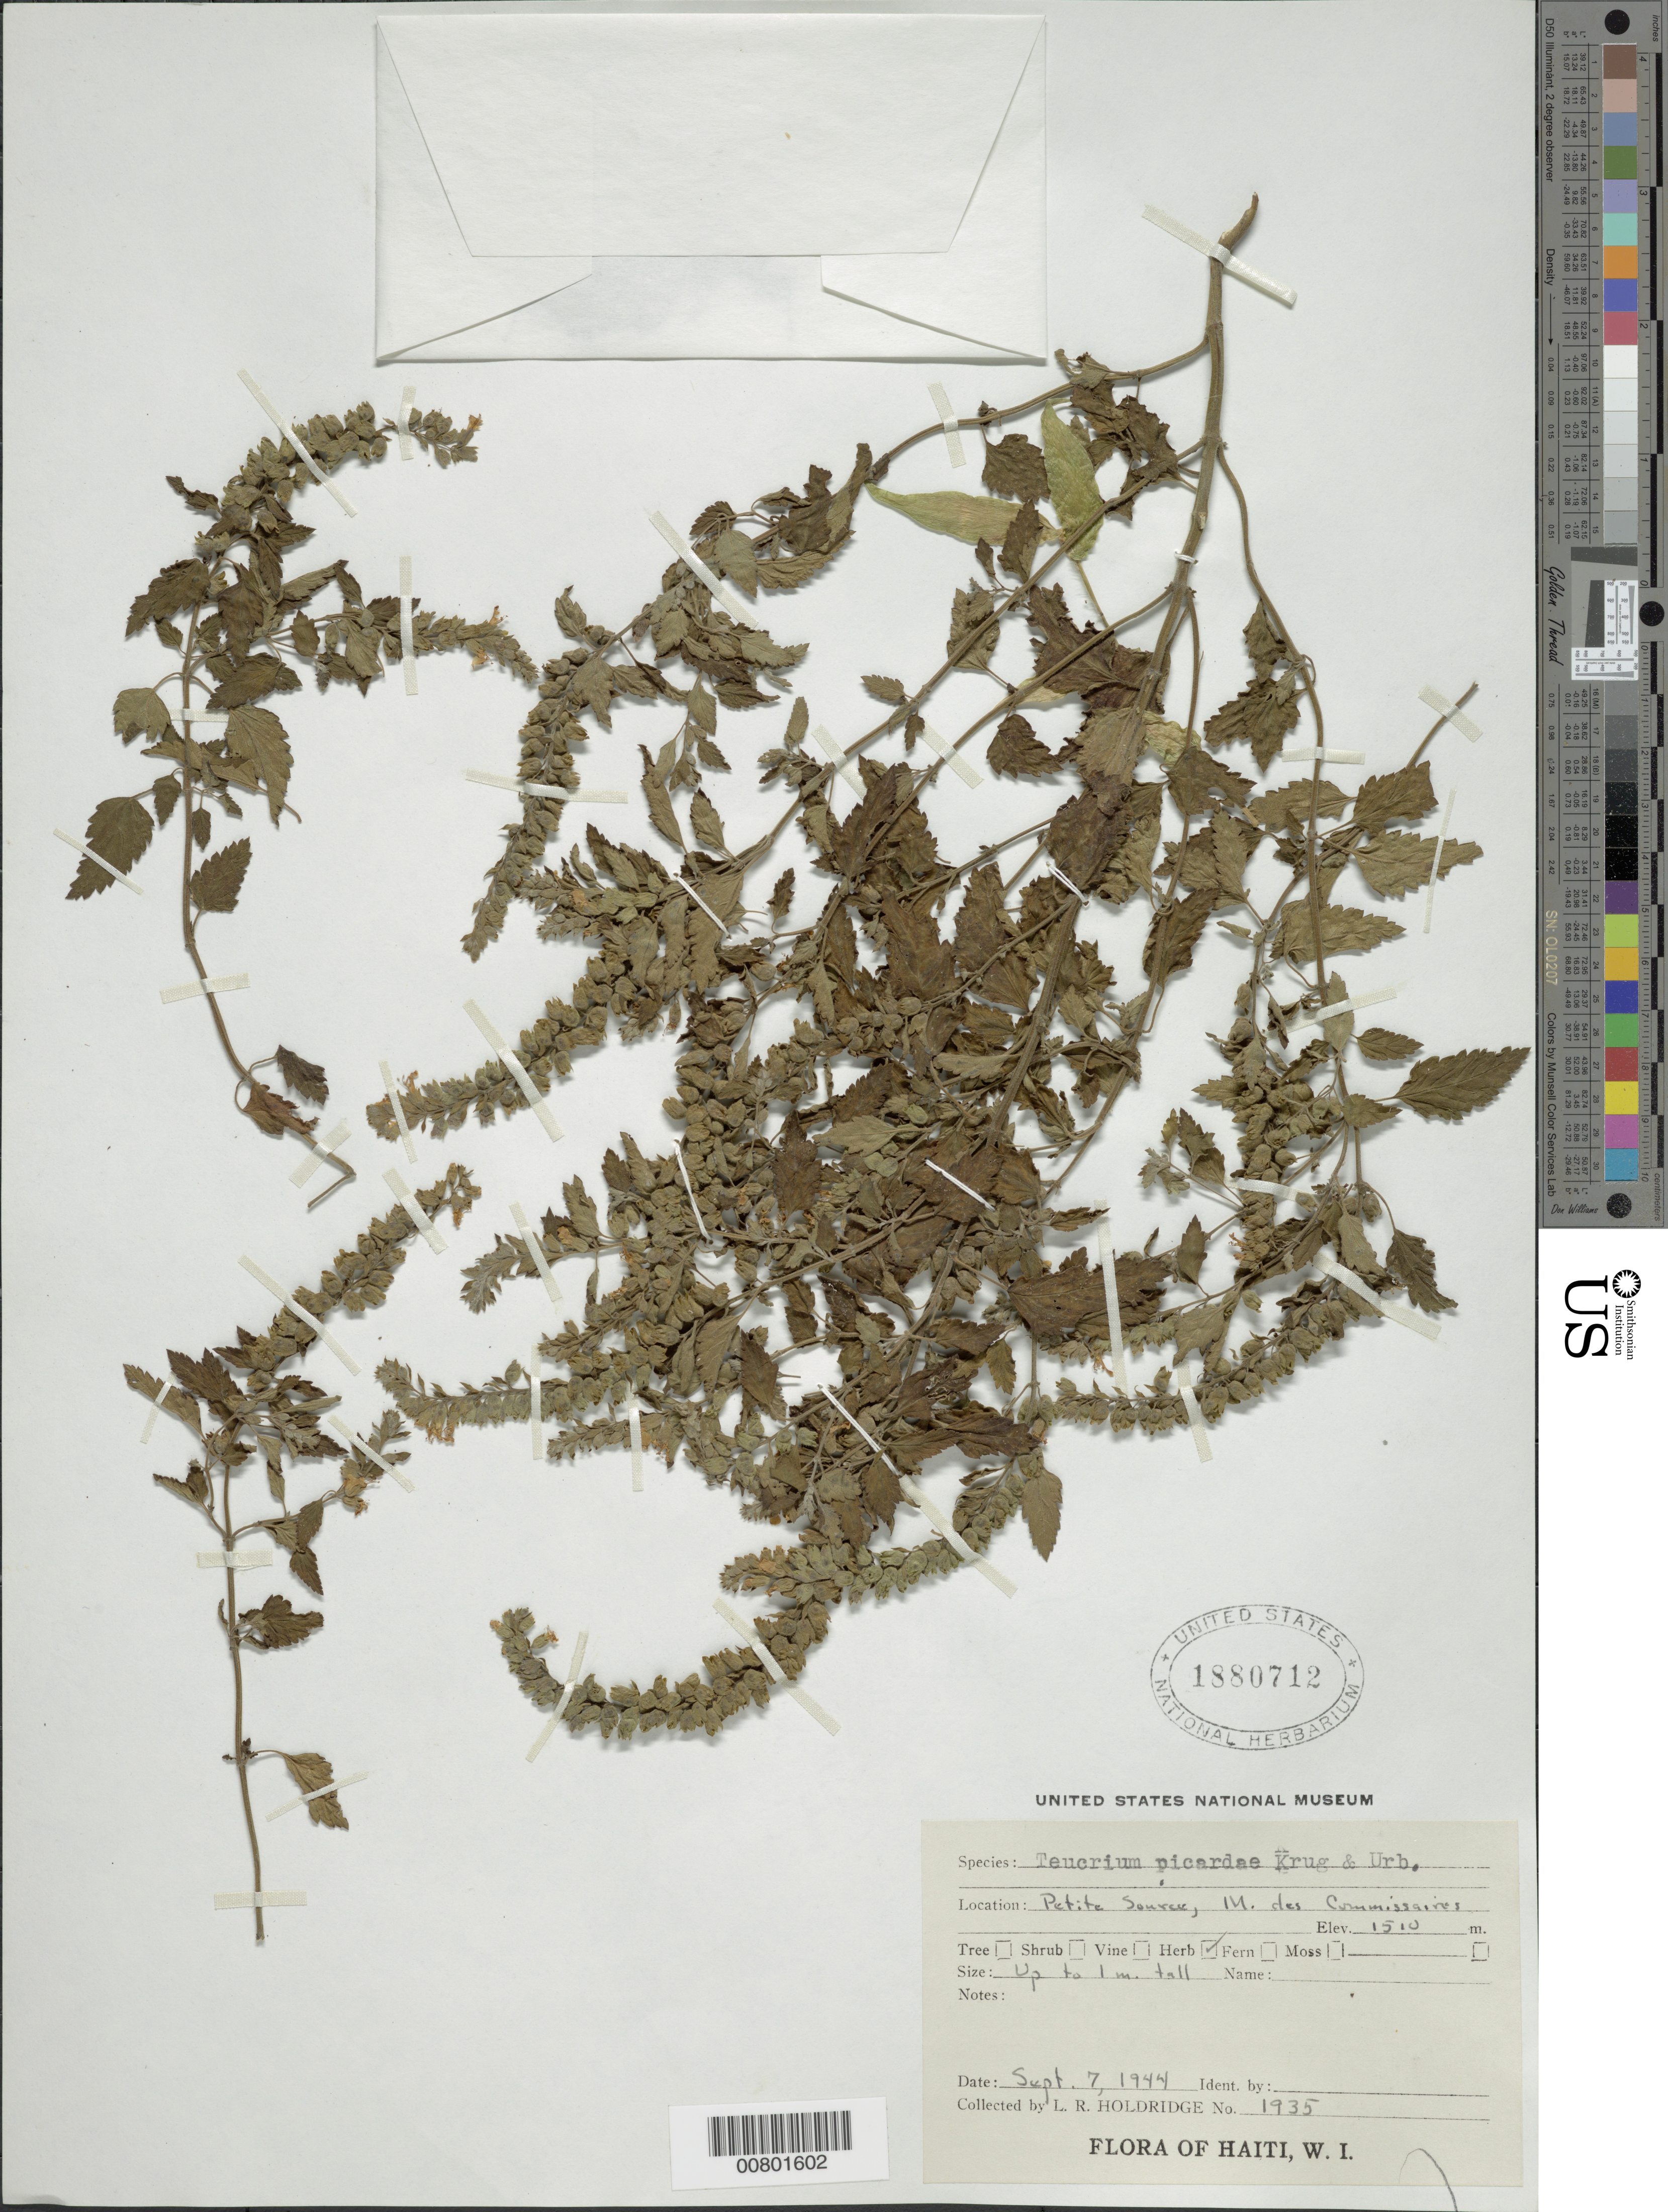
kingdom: Plantae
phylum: Tracheophyta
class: Magnoliopsida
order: Lamiales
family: Lamiaceae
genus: Teucrium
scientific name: Teucrium vesicarium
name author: Mill.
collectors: L. Holdridge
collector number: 1935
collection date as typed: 07 Sep 1944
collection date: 1944-09-07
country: Haiti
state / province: Ouest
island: Hispaniola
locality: Petite Source, Mornes des Commisssaires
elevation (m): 1510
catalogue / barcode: US 1880712